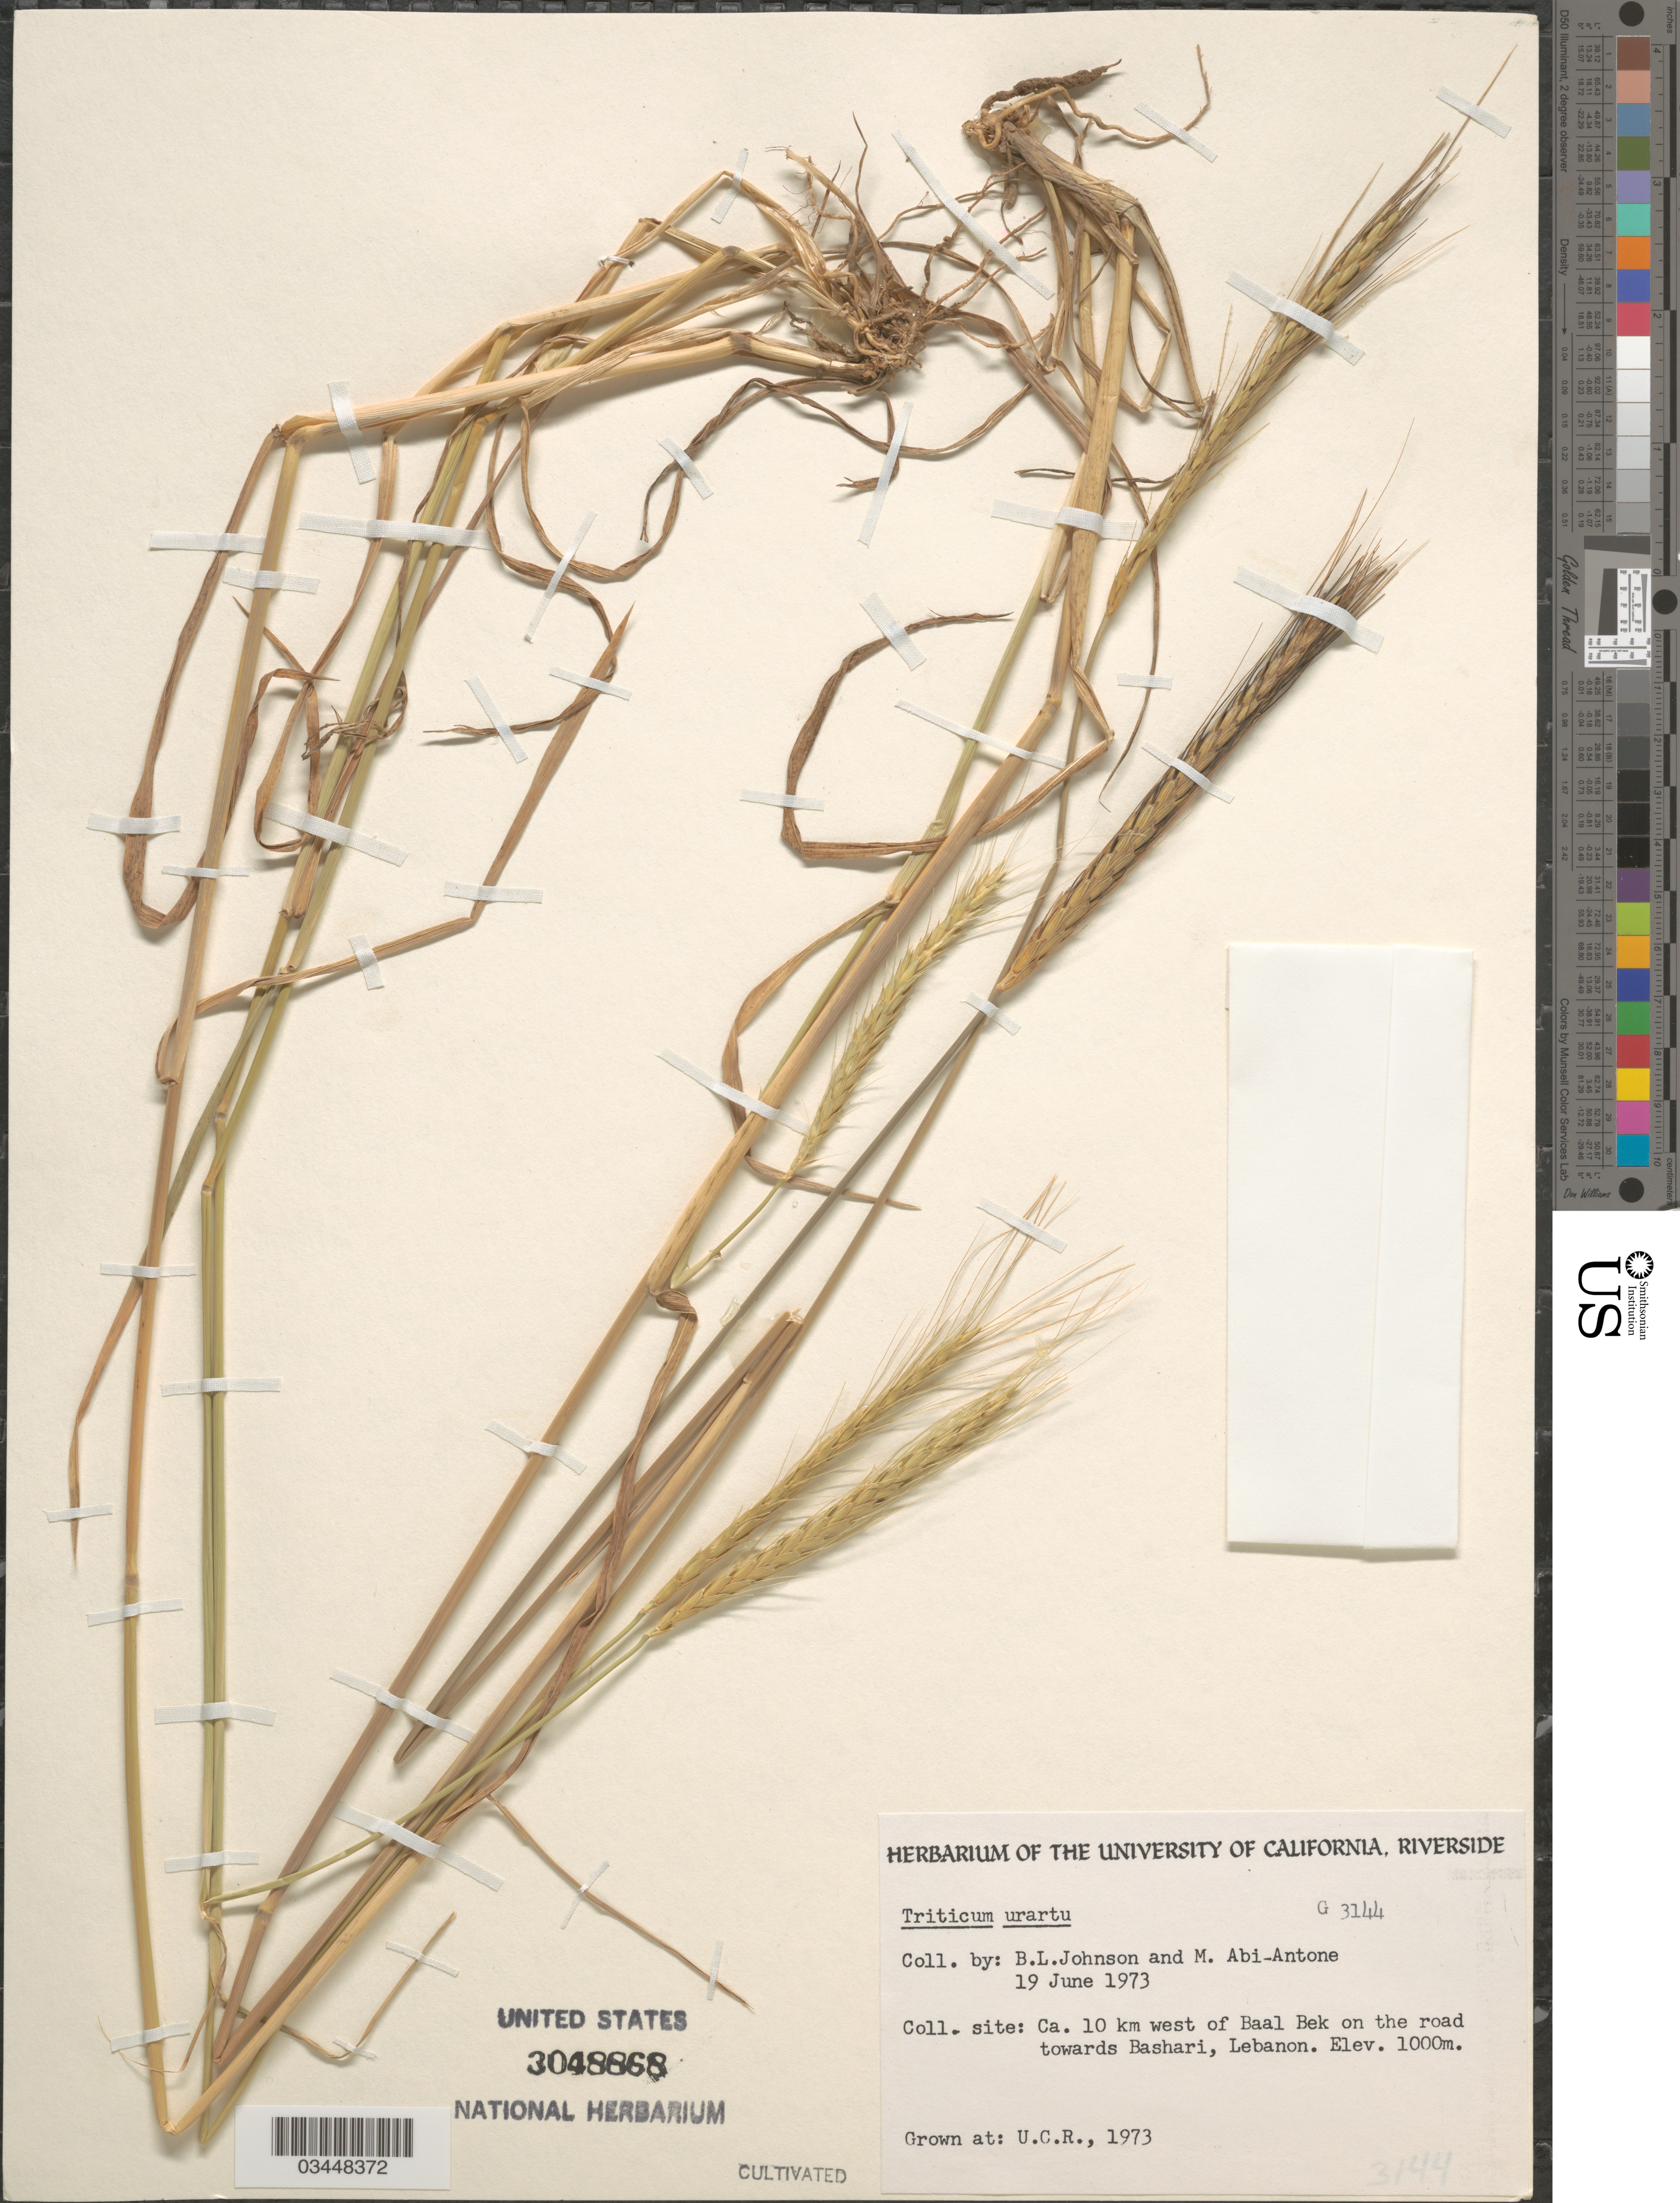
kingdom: Plantae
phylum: Tracheophyta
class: Liliopsida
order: Poales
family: Poaceae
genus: Triticum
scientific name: Triticum urartu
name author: Thumanjan ex Gandilyan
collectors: ex herb. Univ. of California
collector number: G3144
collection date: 1973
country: United States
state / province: California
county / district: Riverside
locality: U.C.R.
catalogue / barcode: US 3048868